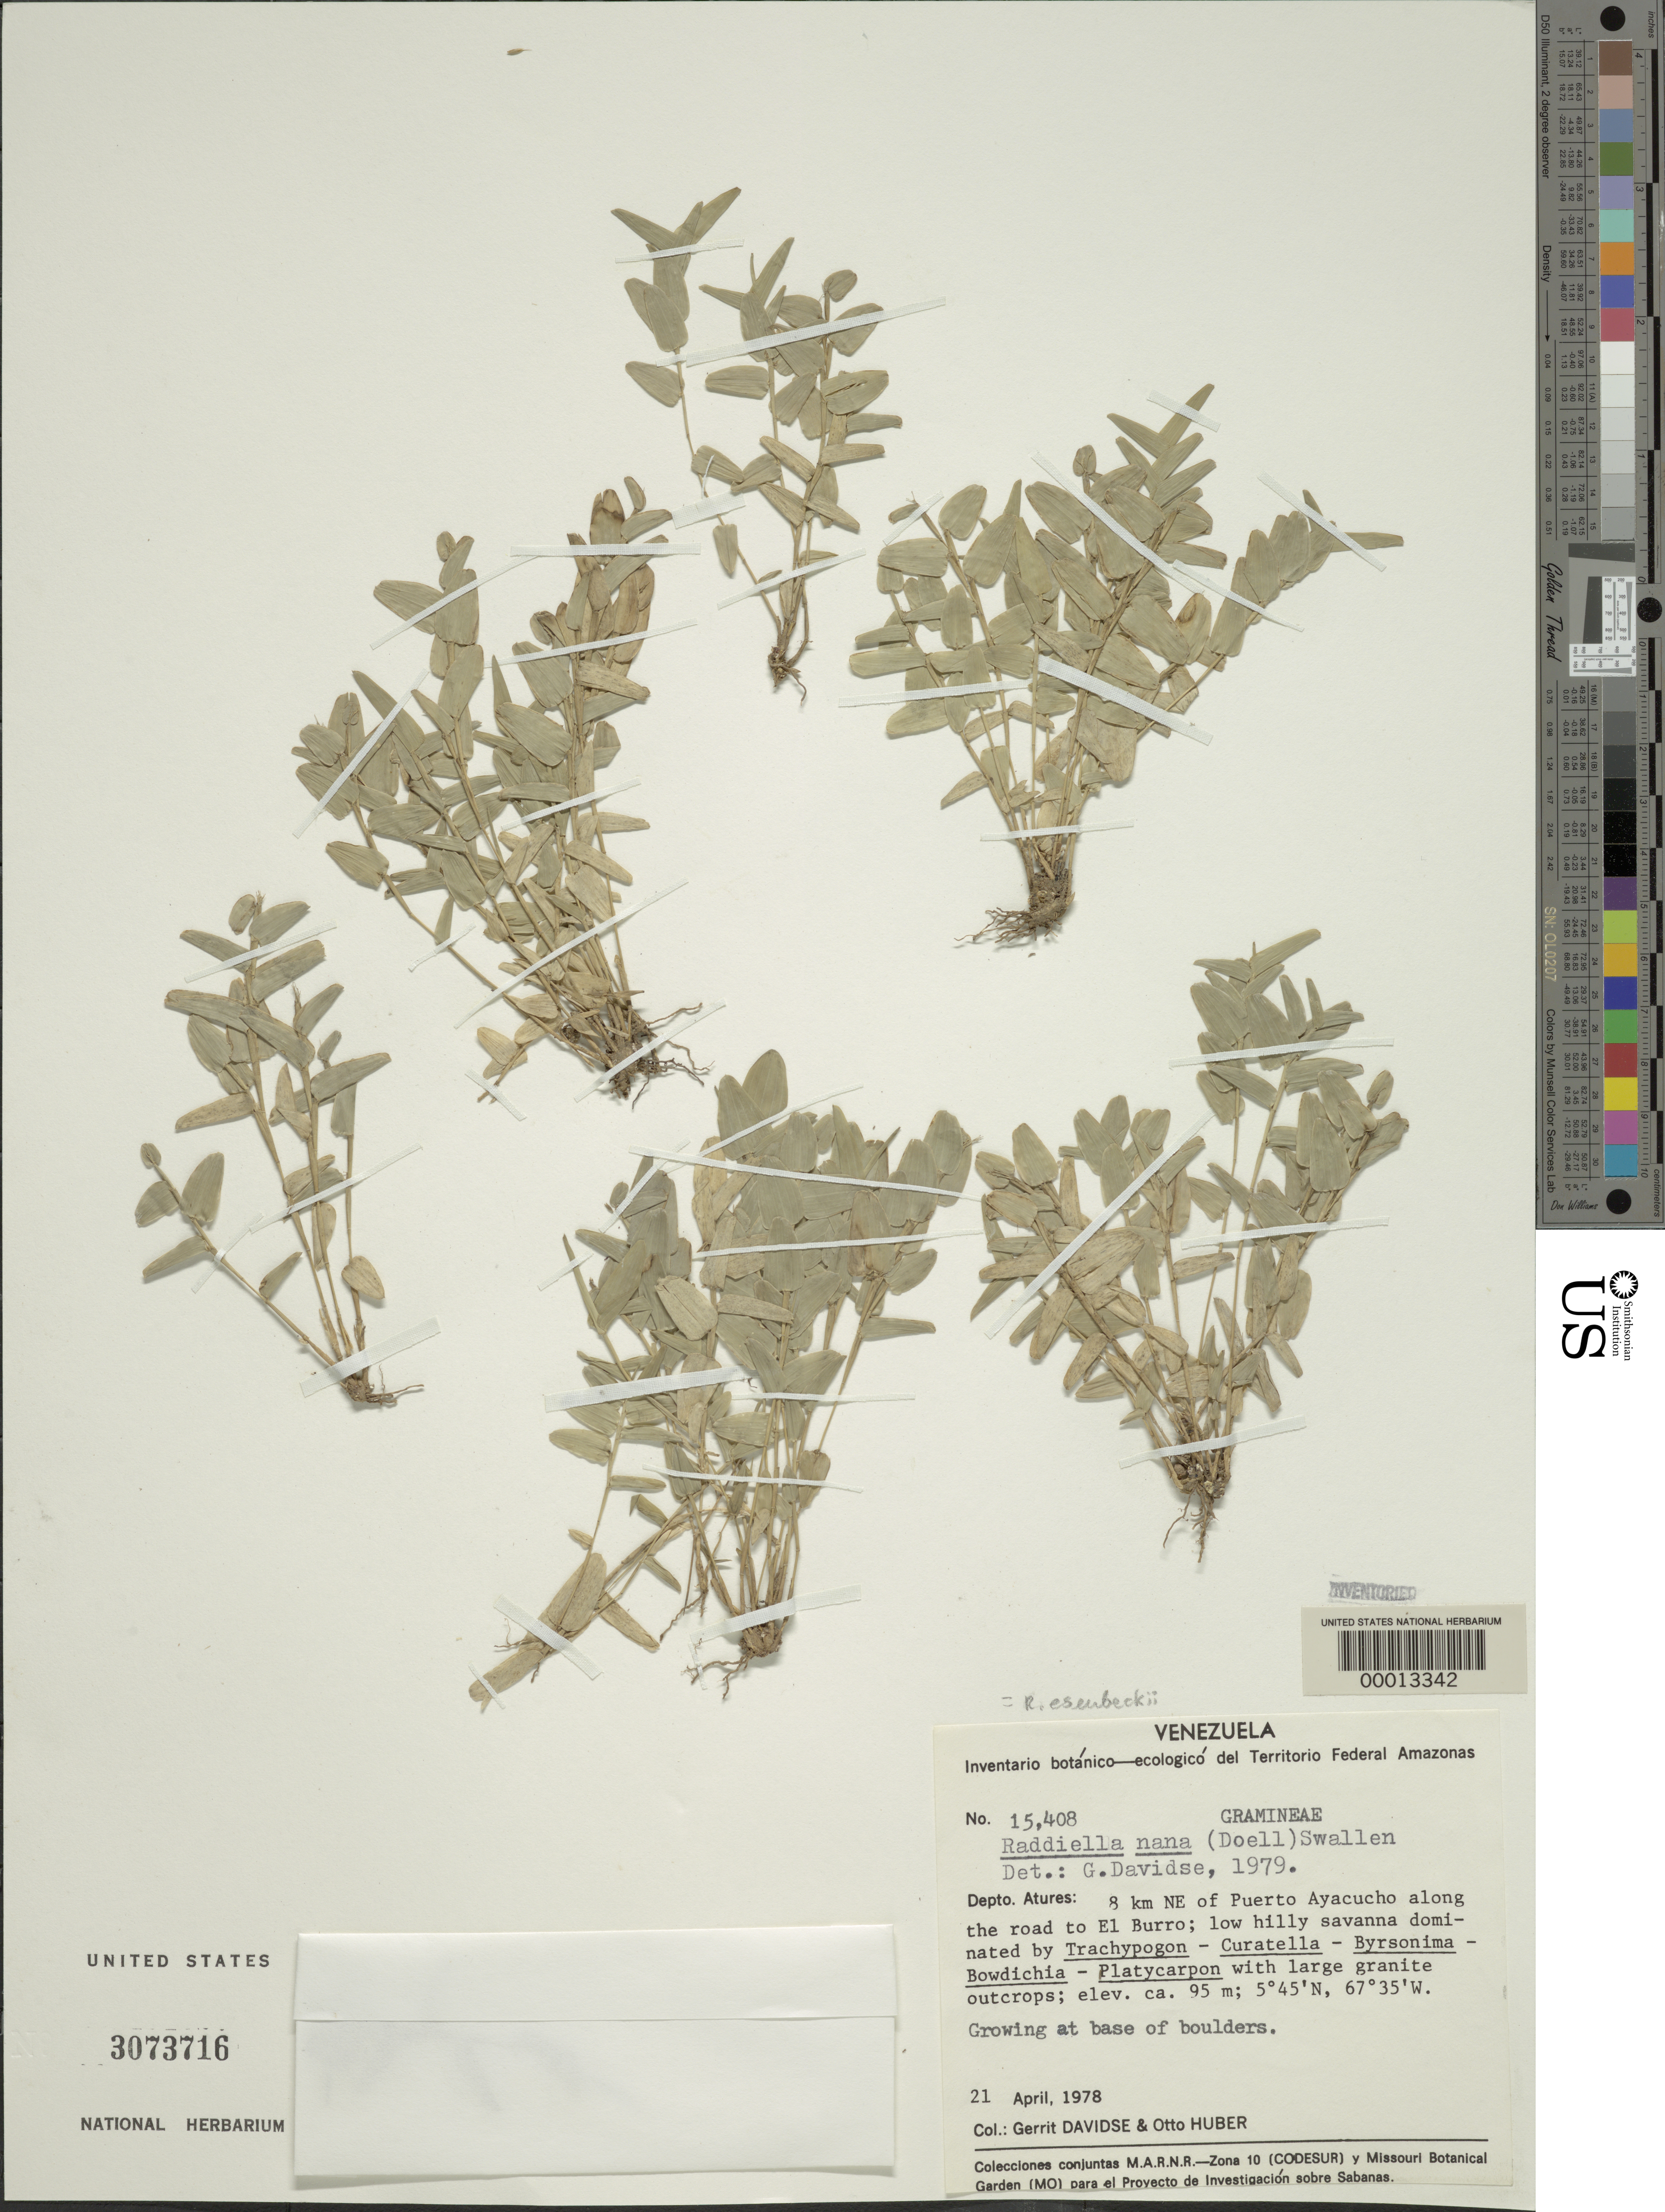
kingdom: Plantae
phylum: Tracheophyta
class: Liliopsida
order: Poales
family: Poaceae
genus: Raddiella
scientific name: Raddiella nana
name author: (Döll) Swallen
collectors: G. Davidse & O. Huber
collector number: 15408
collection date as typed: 21 Apr 1978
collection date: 1978-04-21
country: Venezuela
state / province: Distrito Federal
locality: Puerto ayachuco, el burro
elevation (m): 95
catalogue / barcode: US 3073716